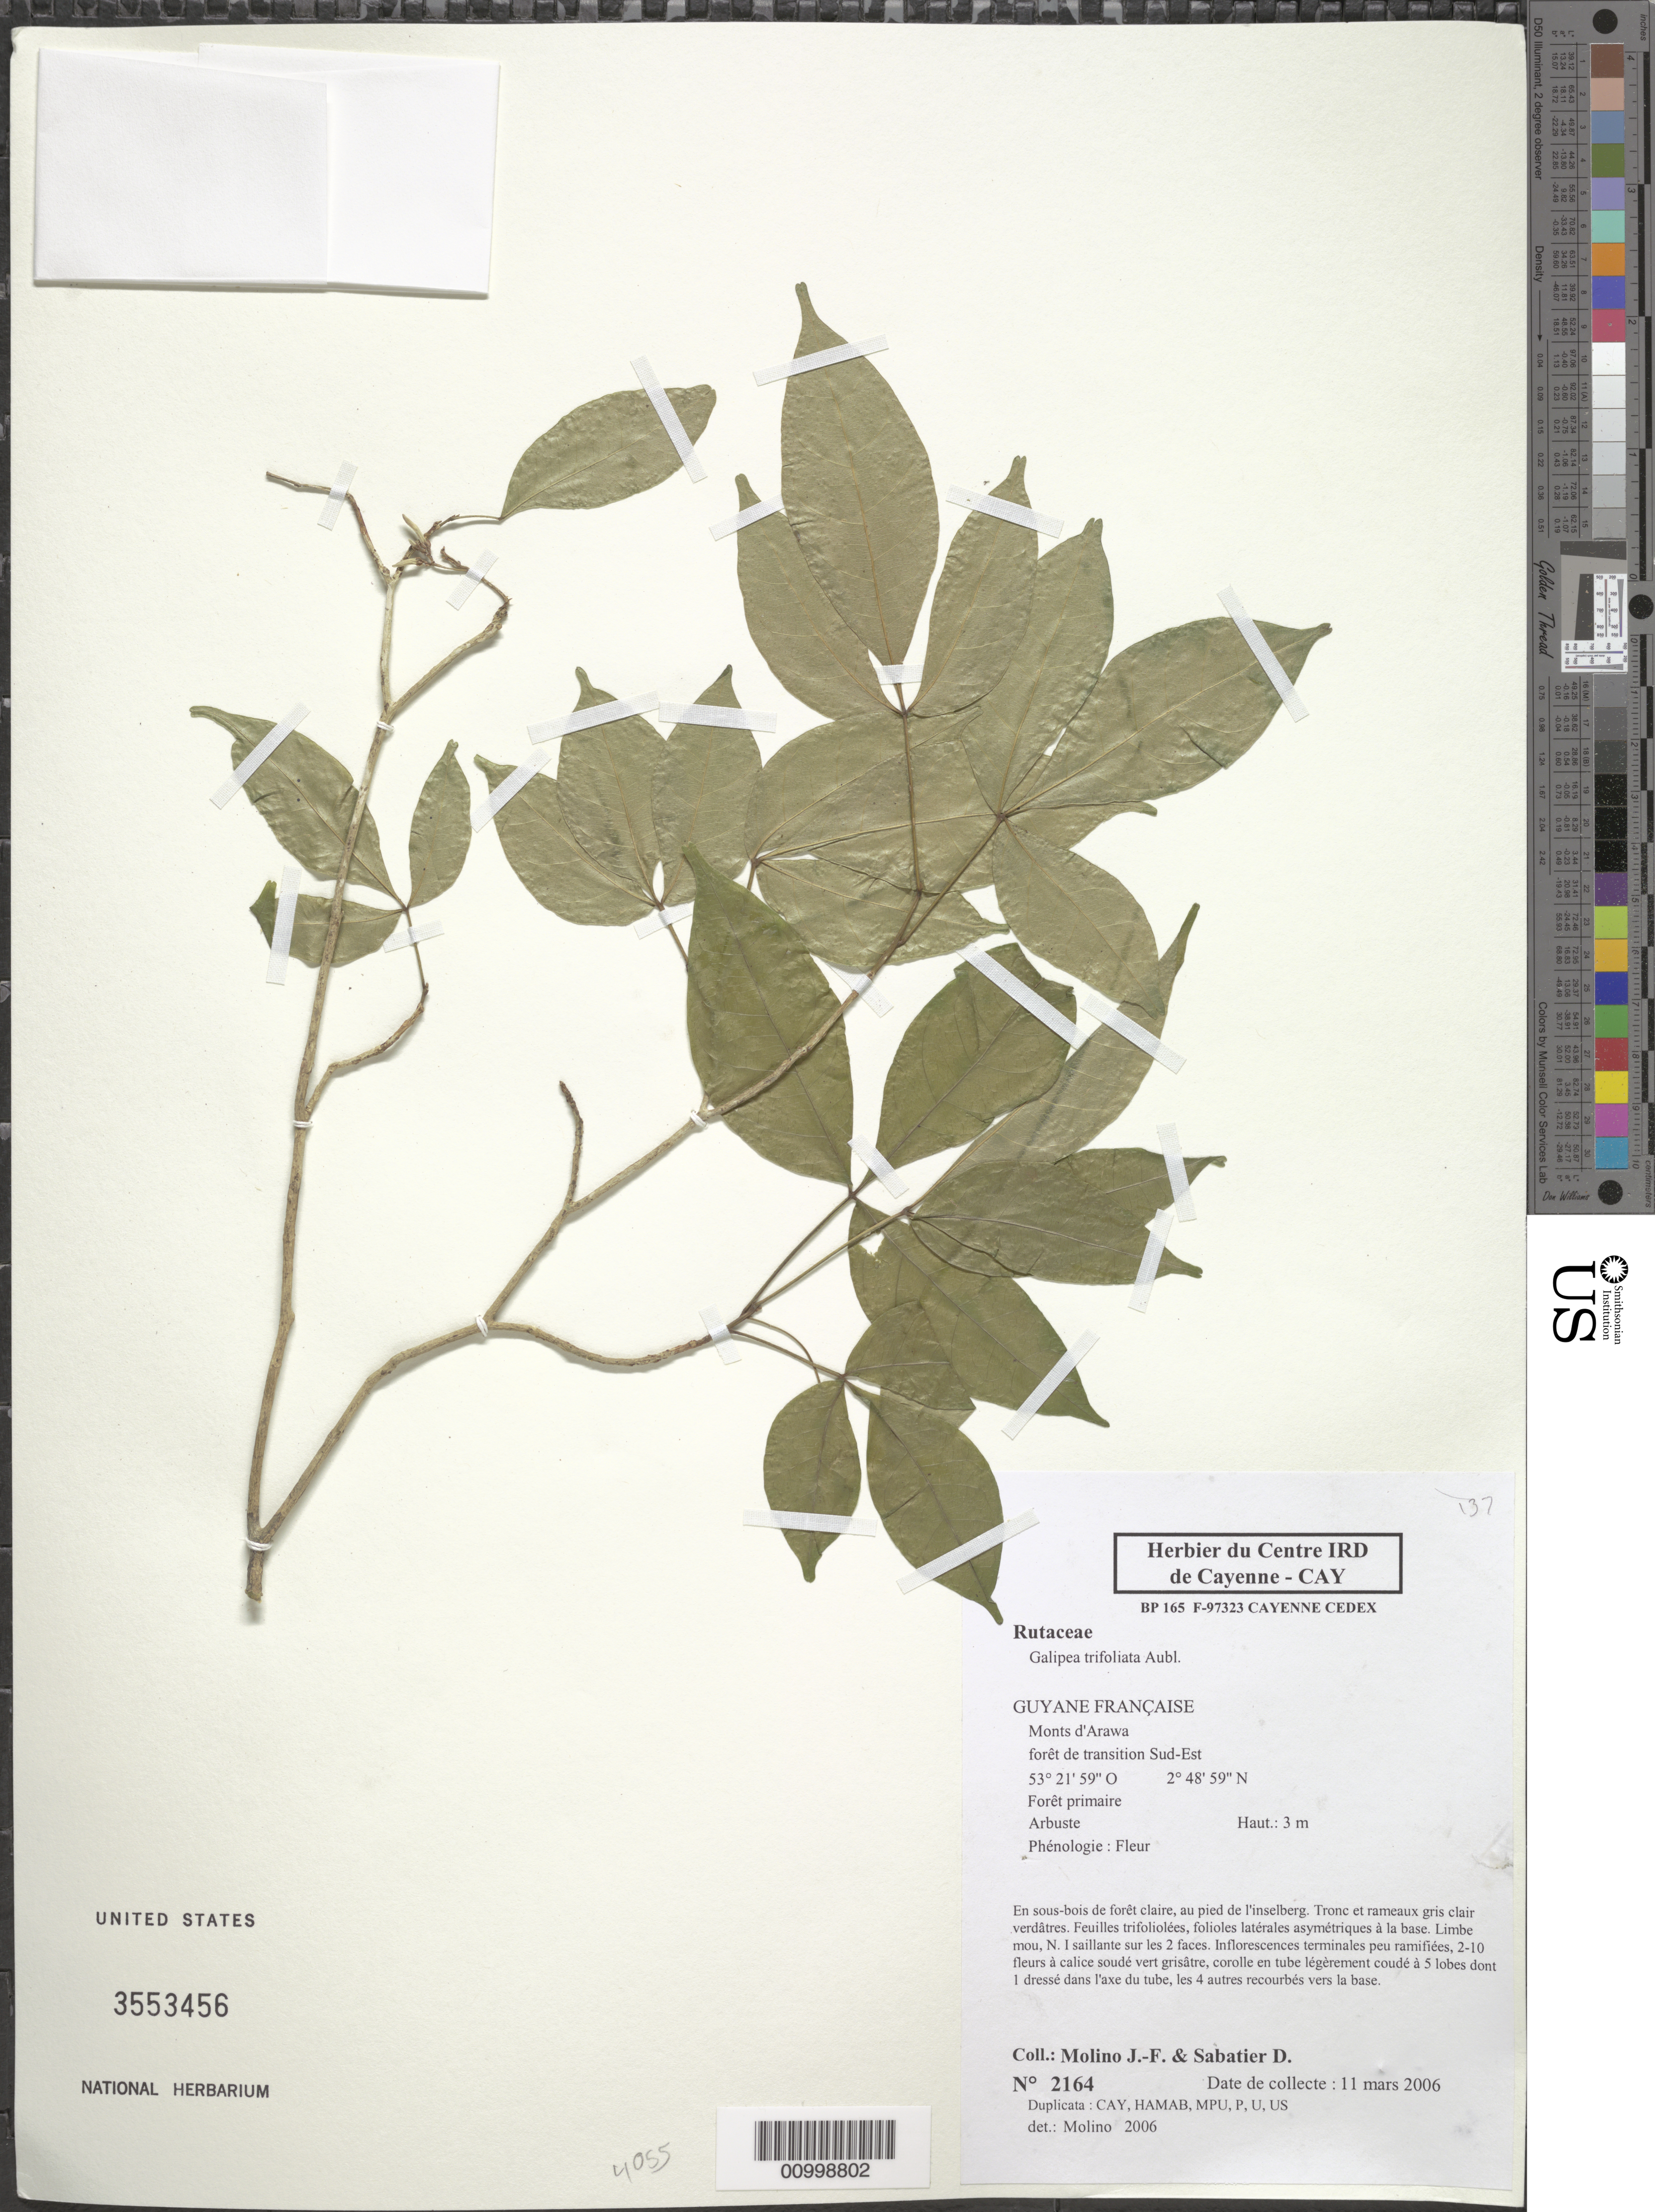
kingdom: Plantae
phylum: Tracheophyta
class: Magnoliopsida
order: Sapindales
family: Rutaceae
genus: Galipea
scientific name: Galipea trifoliata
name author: Aubl.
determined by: Molino, J. F.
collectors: J. Molino & D. Sabatier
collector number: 2164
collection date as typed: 11-Mar-06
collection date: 2006-03-11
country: French Guiana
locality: Monts d'Arawa, foret de transition Sud-Est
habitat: Foret primaire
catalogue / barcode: US 3553456